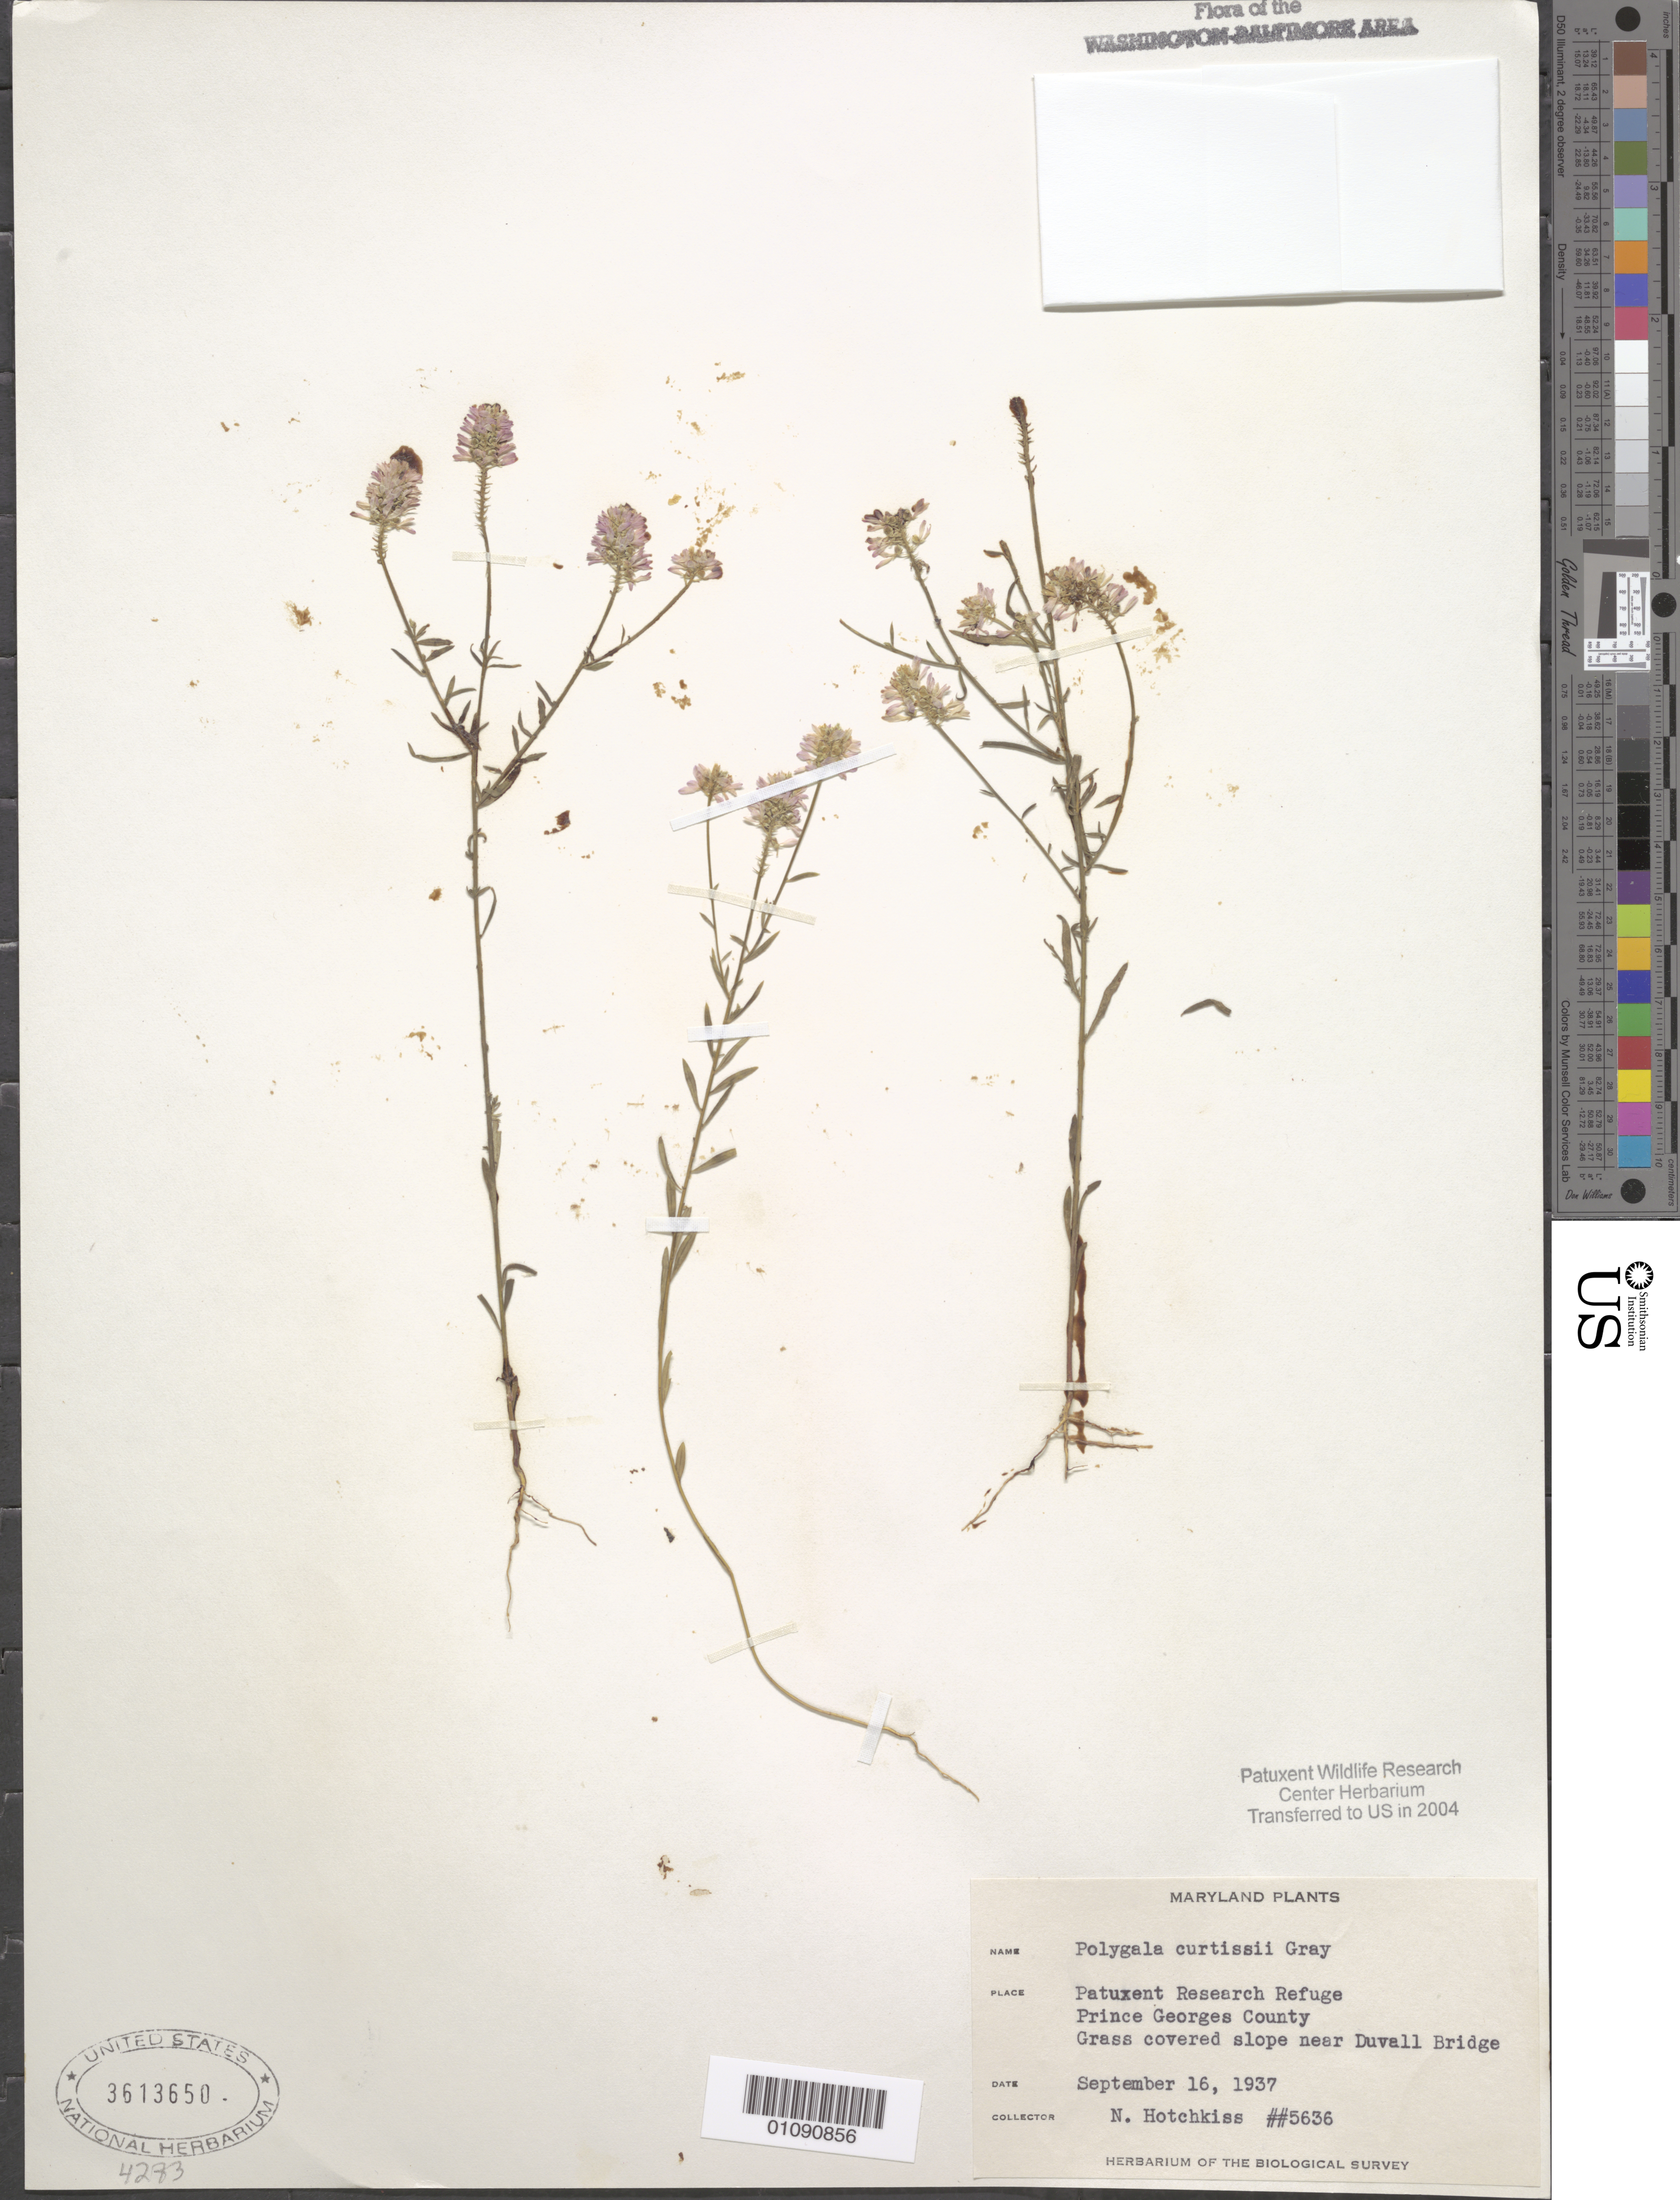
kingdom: Plantae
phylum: Tracheophyta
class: Magnoliopsida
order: Fabales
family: Polygalaceae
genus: Polygala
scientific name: Polygala curtissii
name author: A. Gray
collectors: N. Hotchkiss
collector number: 5636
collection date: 1937-09-16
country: United States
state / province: Maryland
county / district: Prince George's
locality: Patuxent Wildlife Refuge, near Duvall Bridge.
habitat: Grass covered slope.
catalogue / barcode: US 3613650